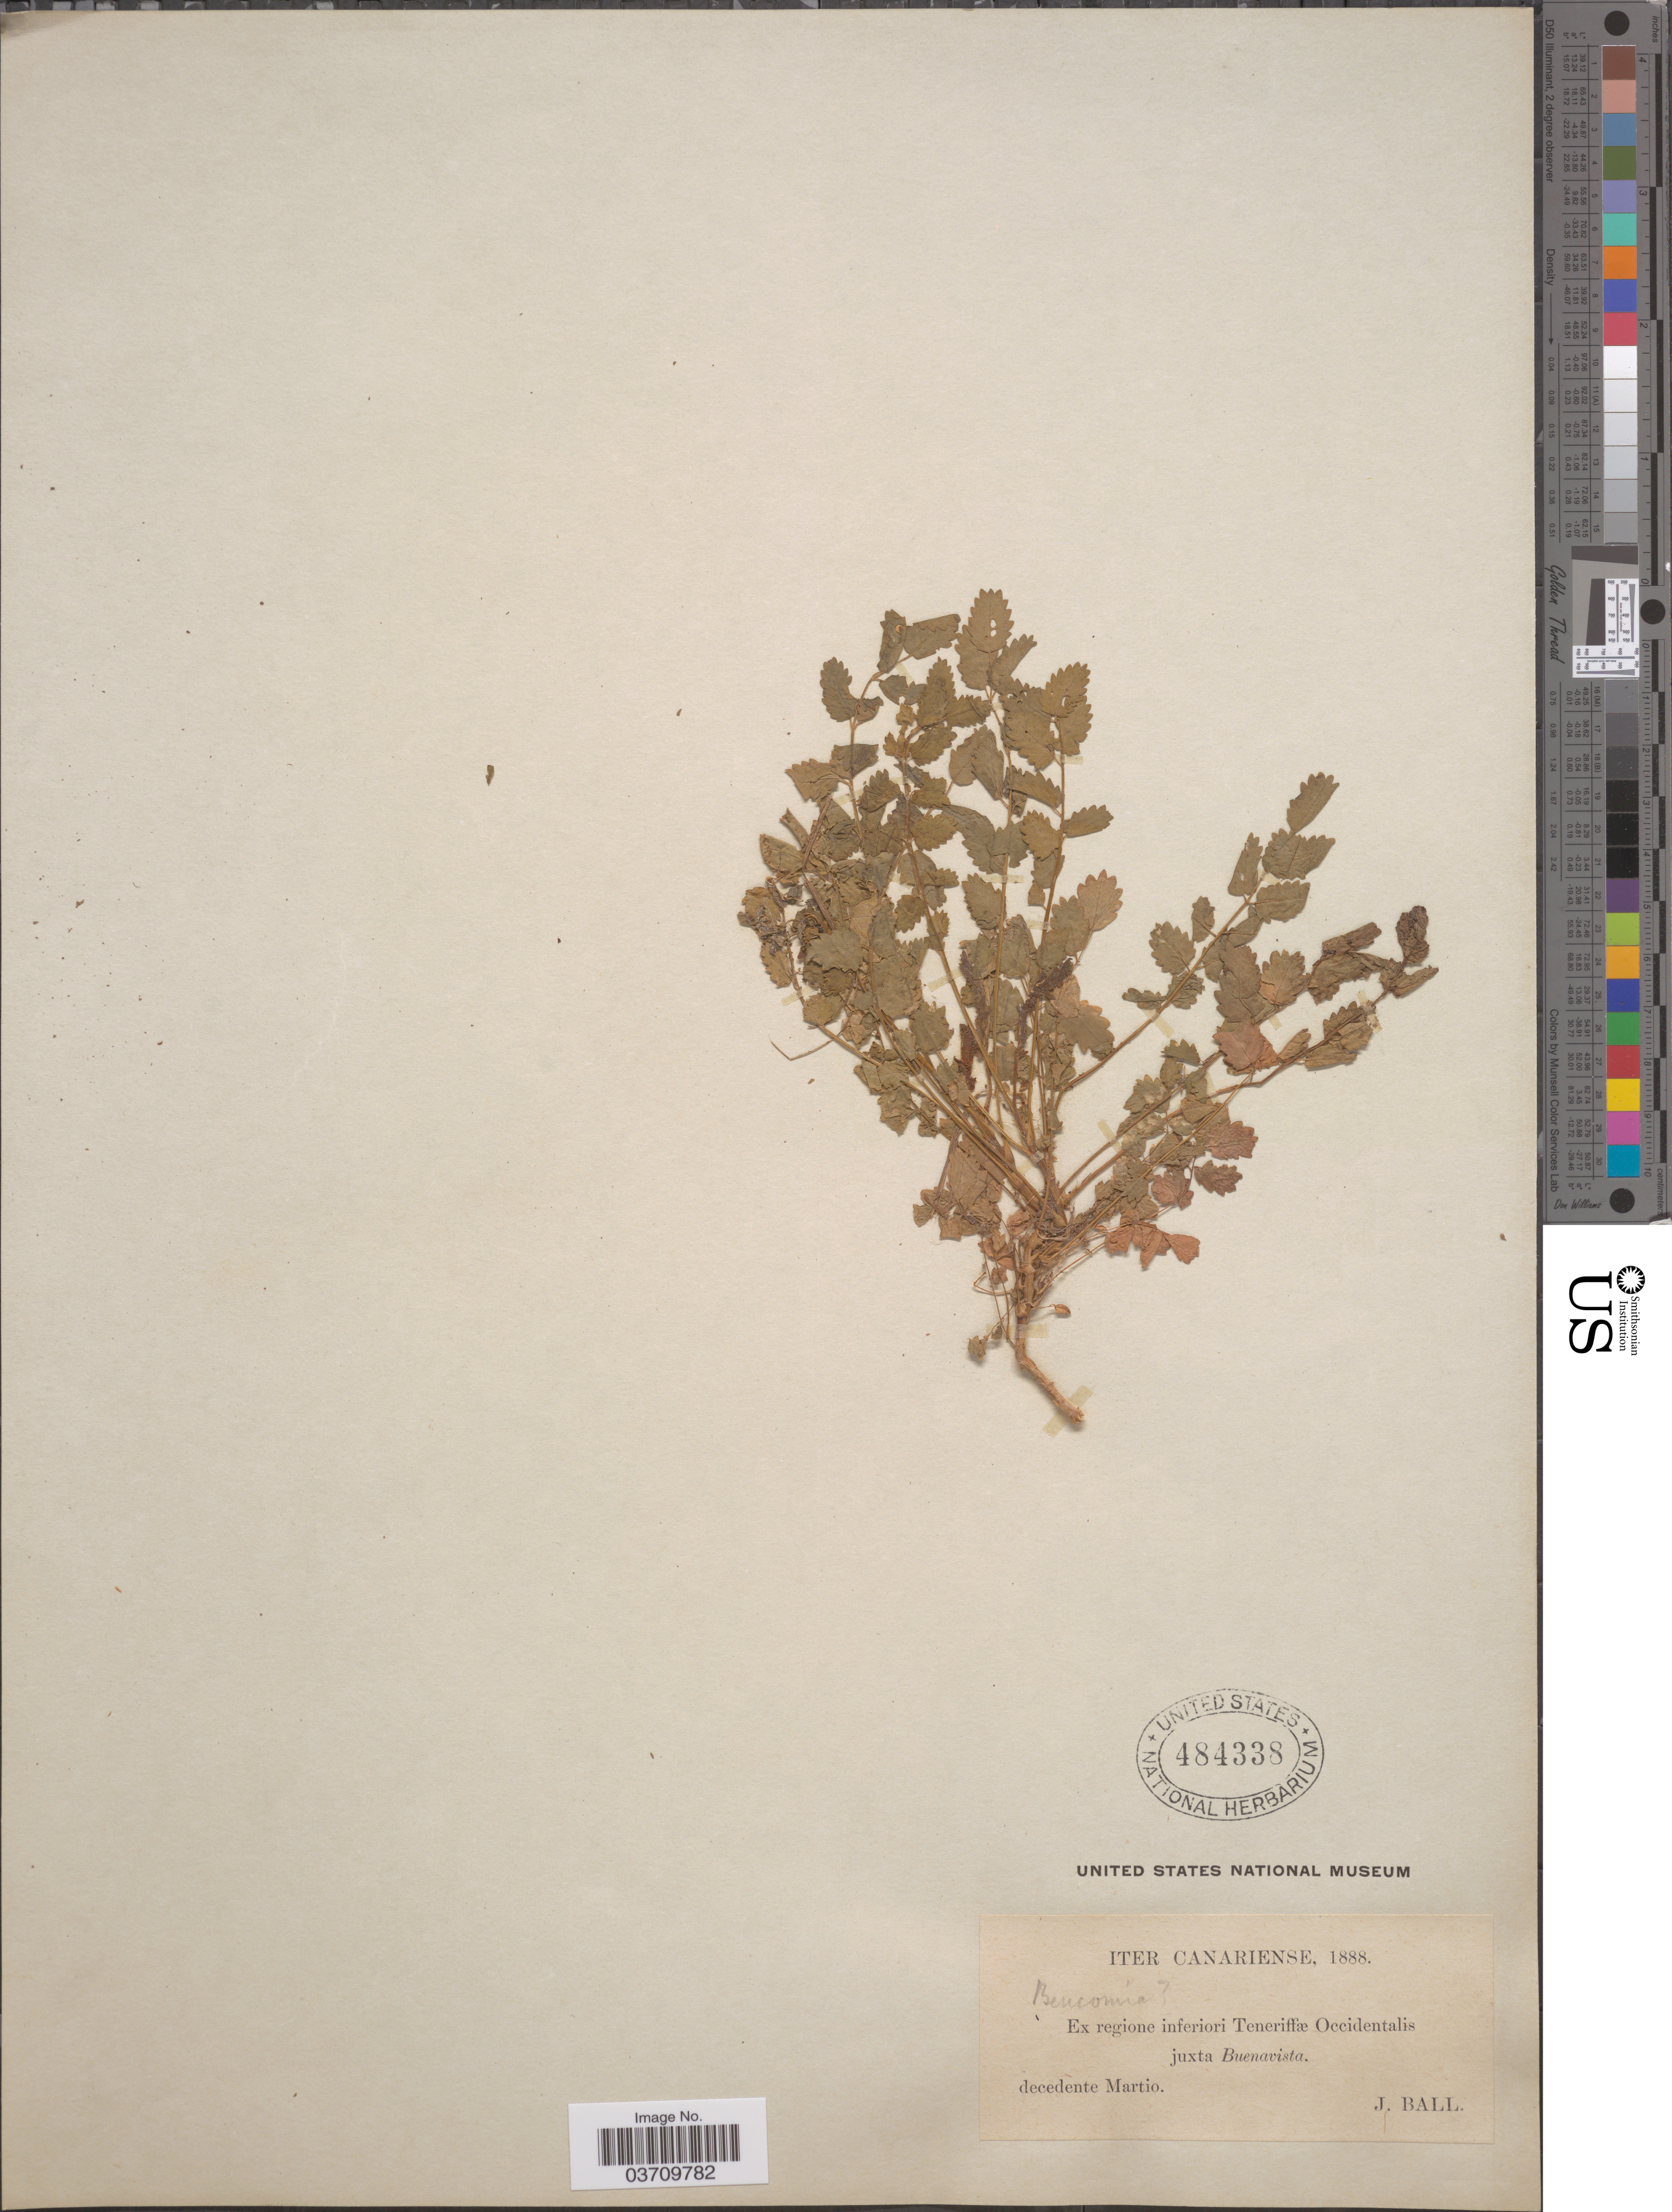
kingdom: Plantae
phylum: Tracheophyta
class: Magnoliopsida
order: Rosales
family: Rosaceae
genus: Bencomia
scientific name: Bencomia sp.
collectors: J. Ball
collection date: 1888-03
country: Spain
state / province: Canarias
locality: Ex regione inferiori Teneriffæ Occidentalis juxta Buenavista.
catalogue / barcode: US 484338